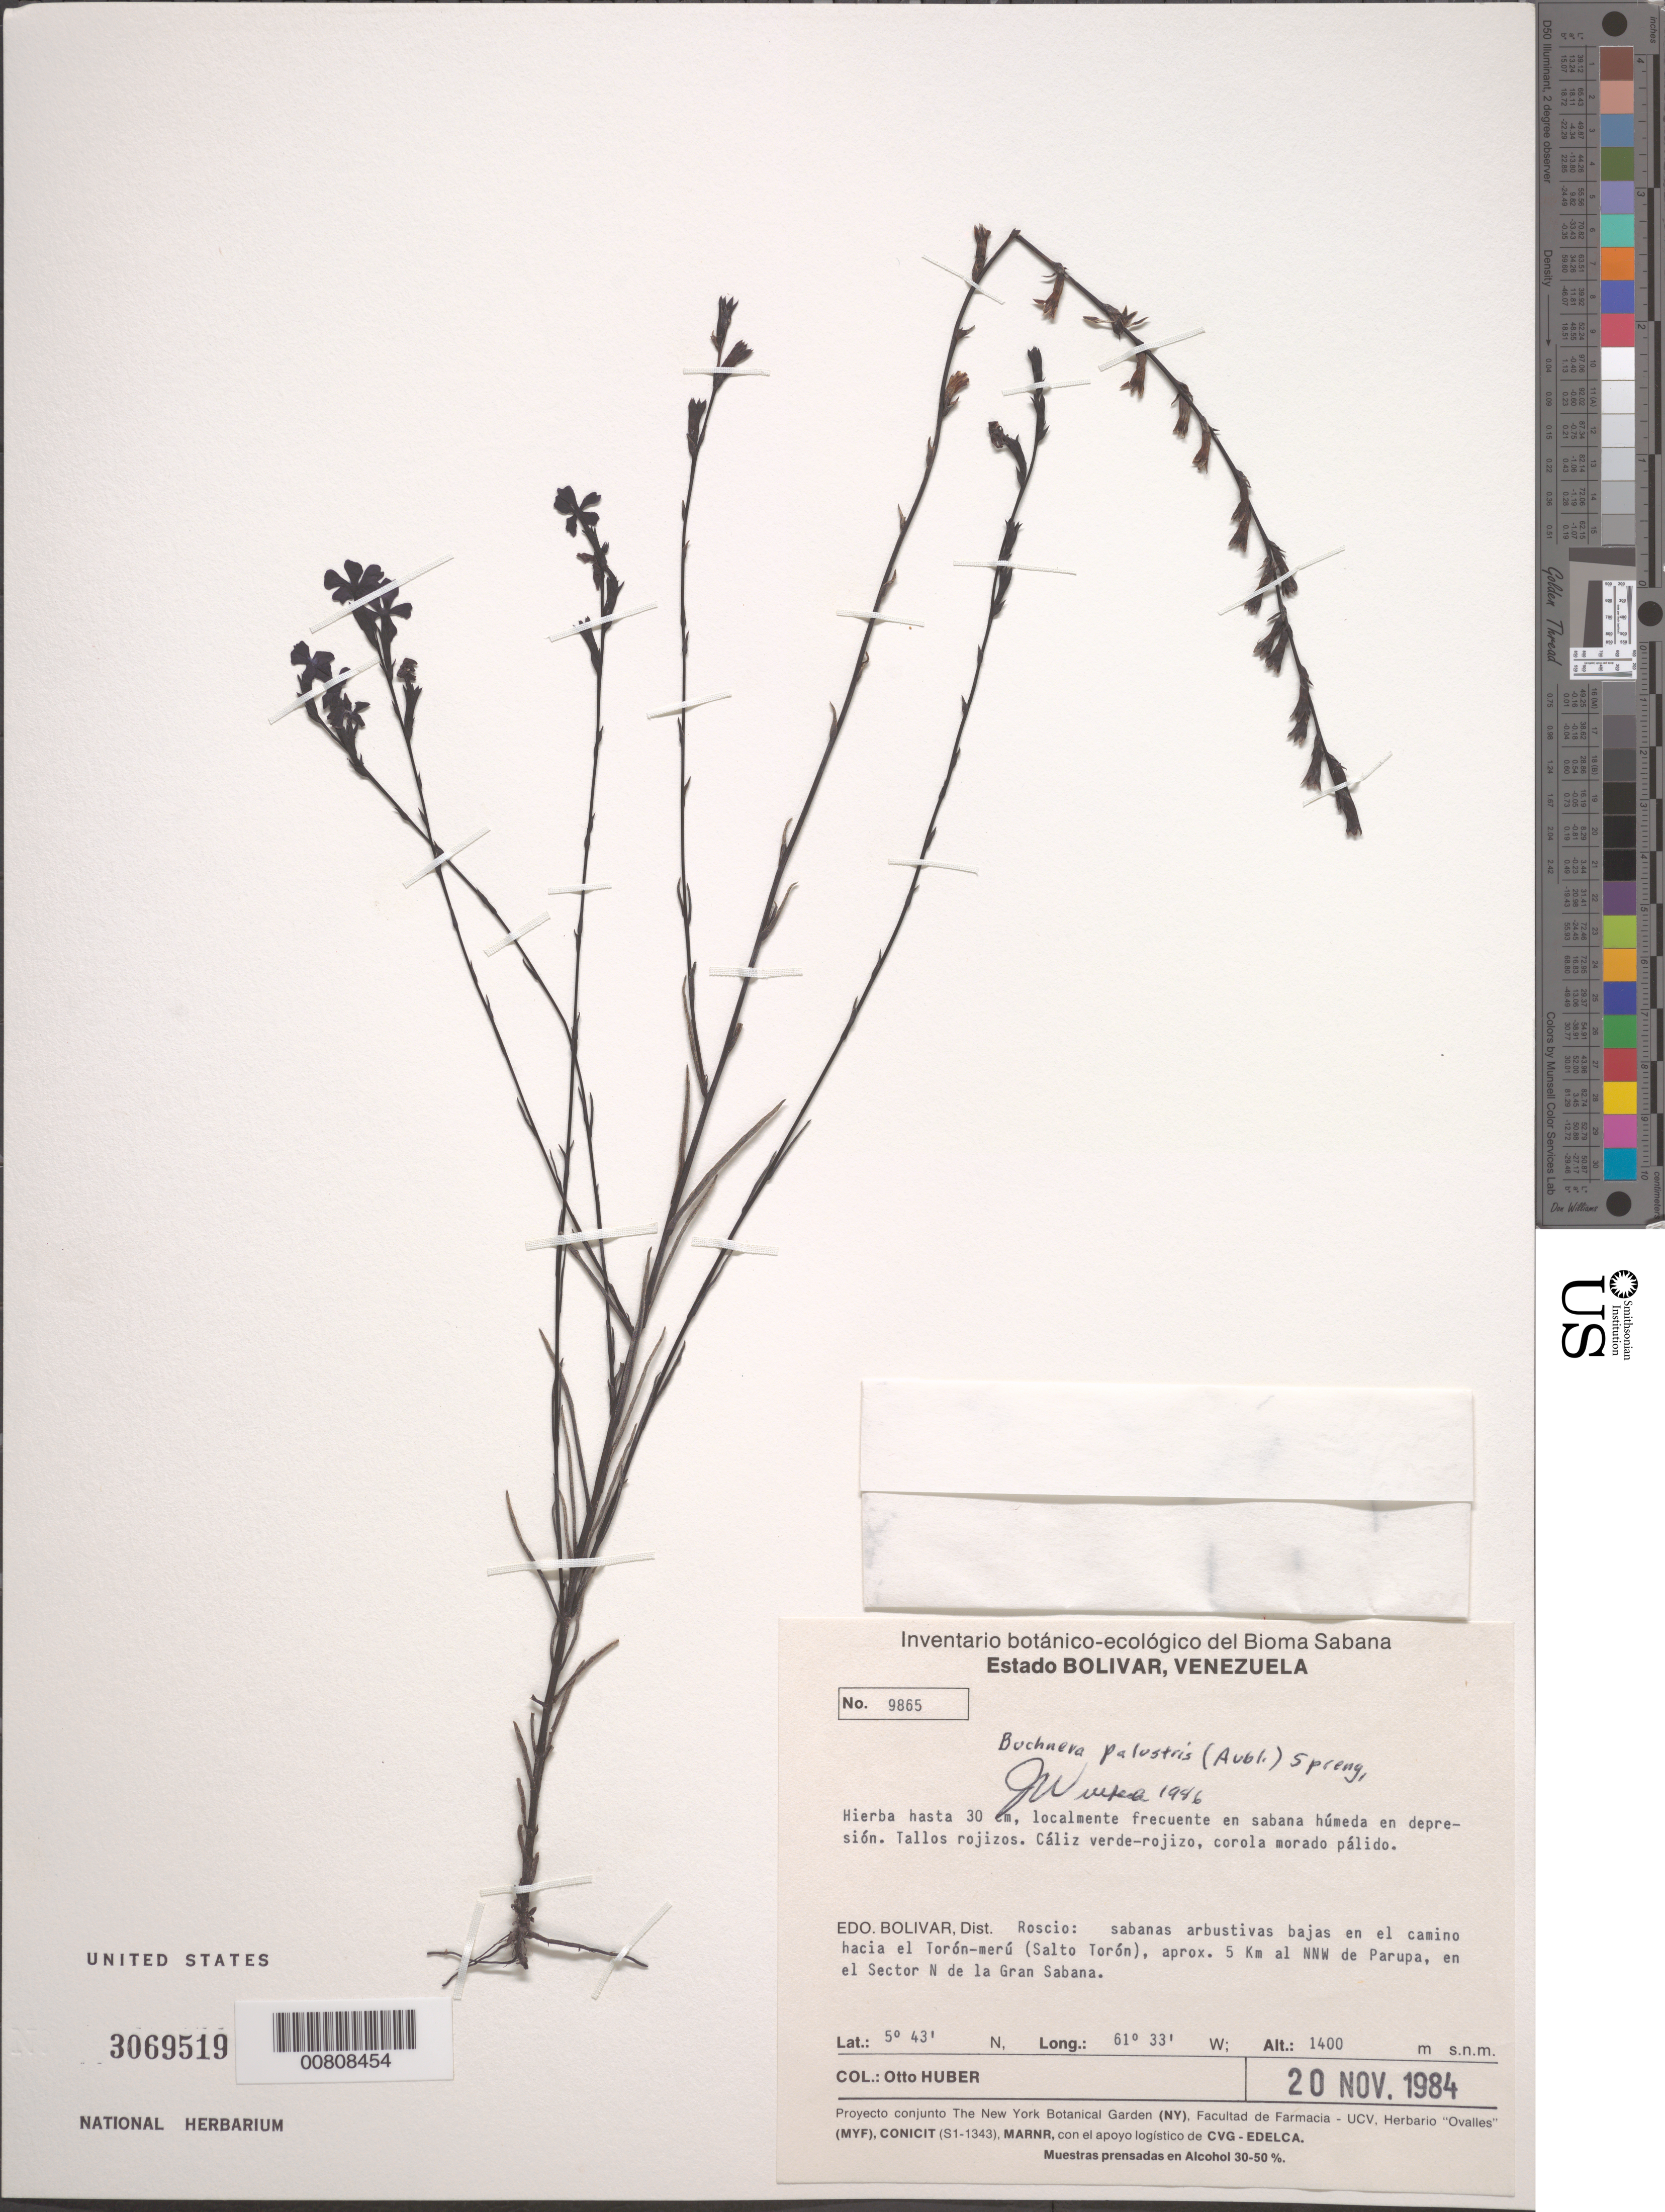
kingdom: Plantae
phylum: Tracheophyta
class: Magnoliopsida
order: Lamiales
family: Orobanchaceae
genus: Buchnera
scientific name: Buchnera palustris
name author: (Aubl.) Spreng.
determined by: Wurdack, John J., (US), US (UNITED STATES)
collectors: O. Huber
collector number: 9865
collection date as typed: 20-Nov-84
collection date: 1984-11-20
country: Venezuela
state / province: Bolívar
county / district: Roscio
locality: Torón-merú (Salto Torón), aprox. 5 km al NNW de Parupa, en el Sector N de la Gran Sabana.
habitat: Sabana húmeda en depresión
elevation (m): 1400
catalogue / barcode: US 3069519